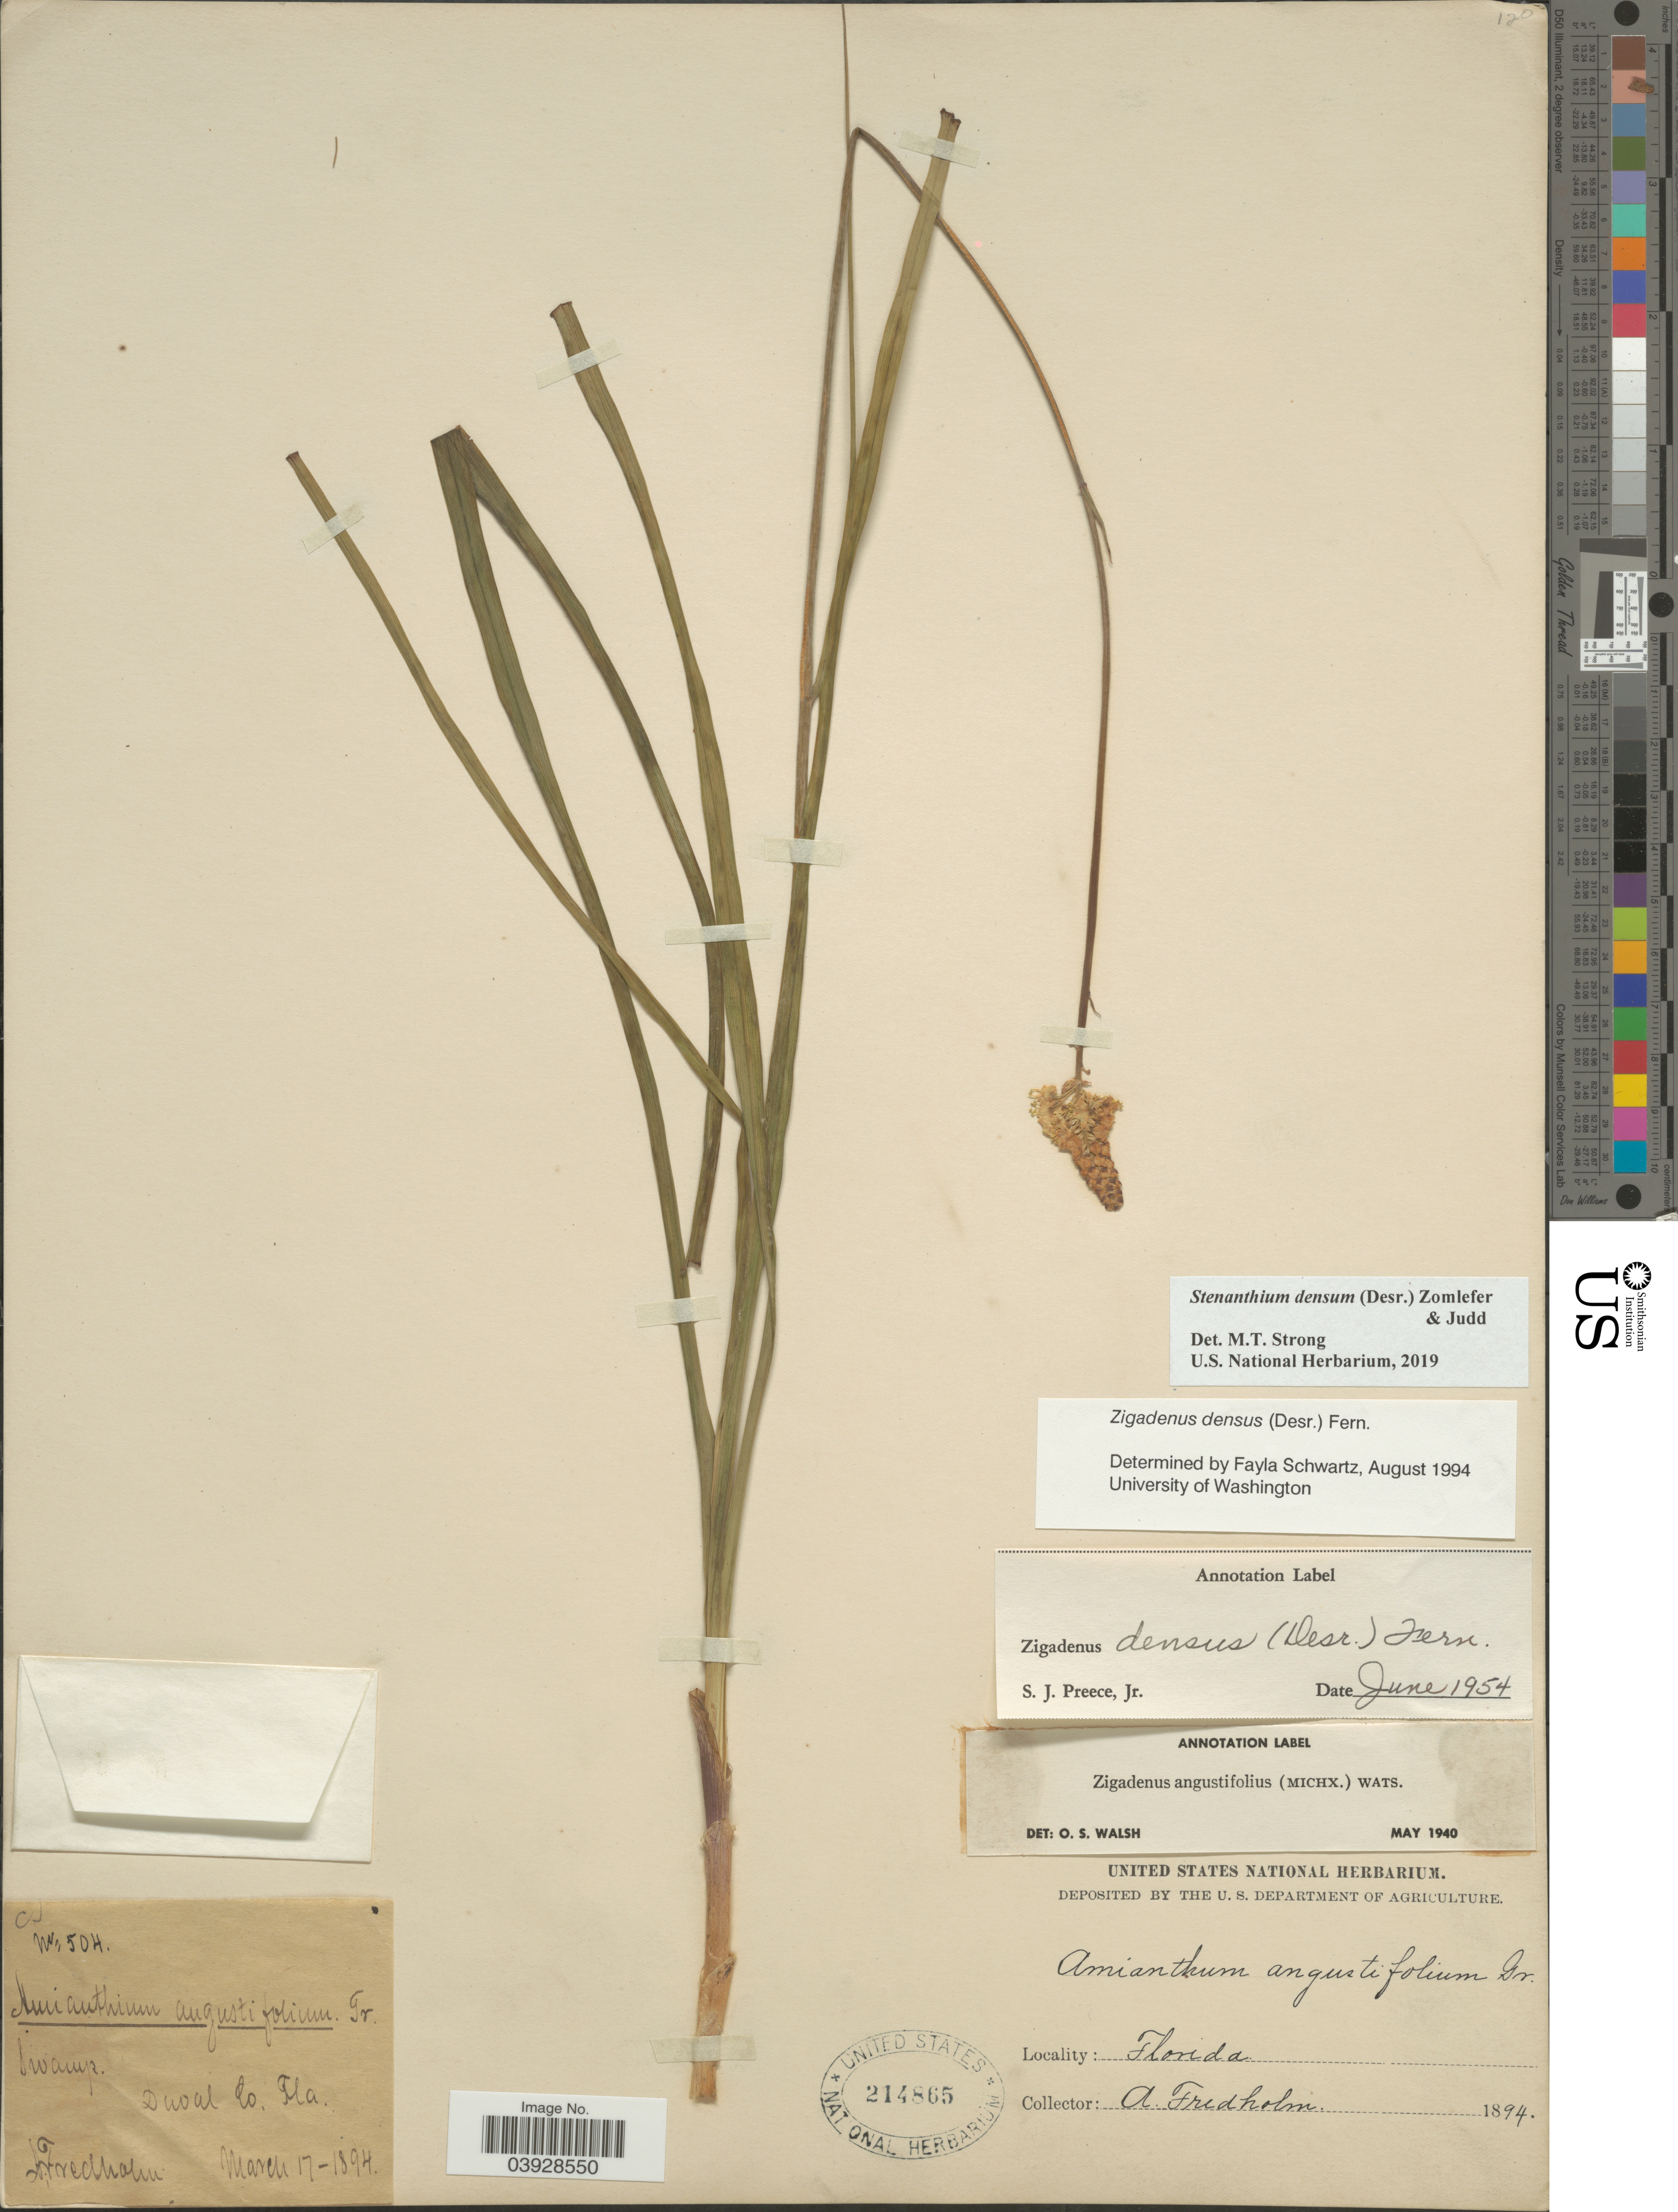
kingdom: Plantae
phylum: Tracheophyta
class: Liliopsida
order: Liliales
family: Melanthiaceae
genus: Stenanthium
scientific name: Stenanthium densum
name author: (Desr.) Zomlefer & Judd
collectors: A. Fredholm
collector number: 504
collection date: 1894-03-17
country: United States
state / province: Florida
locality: Duval Co.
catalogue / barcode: US 214865